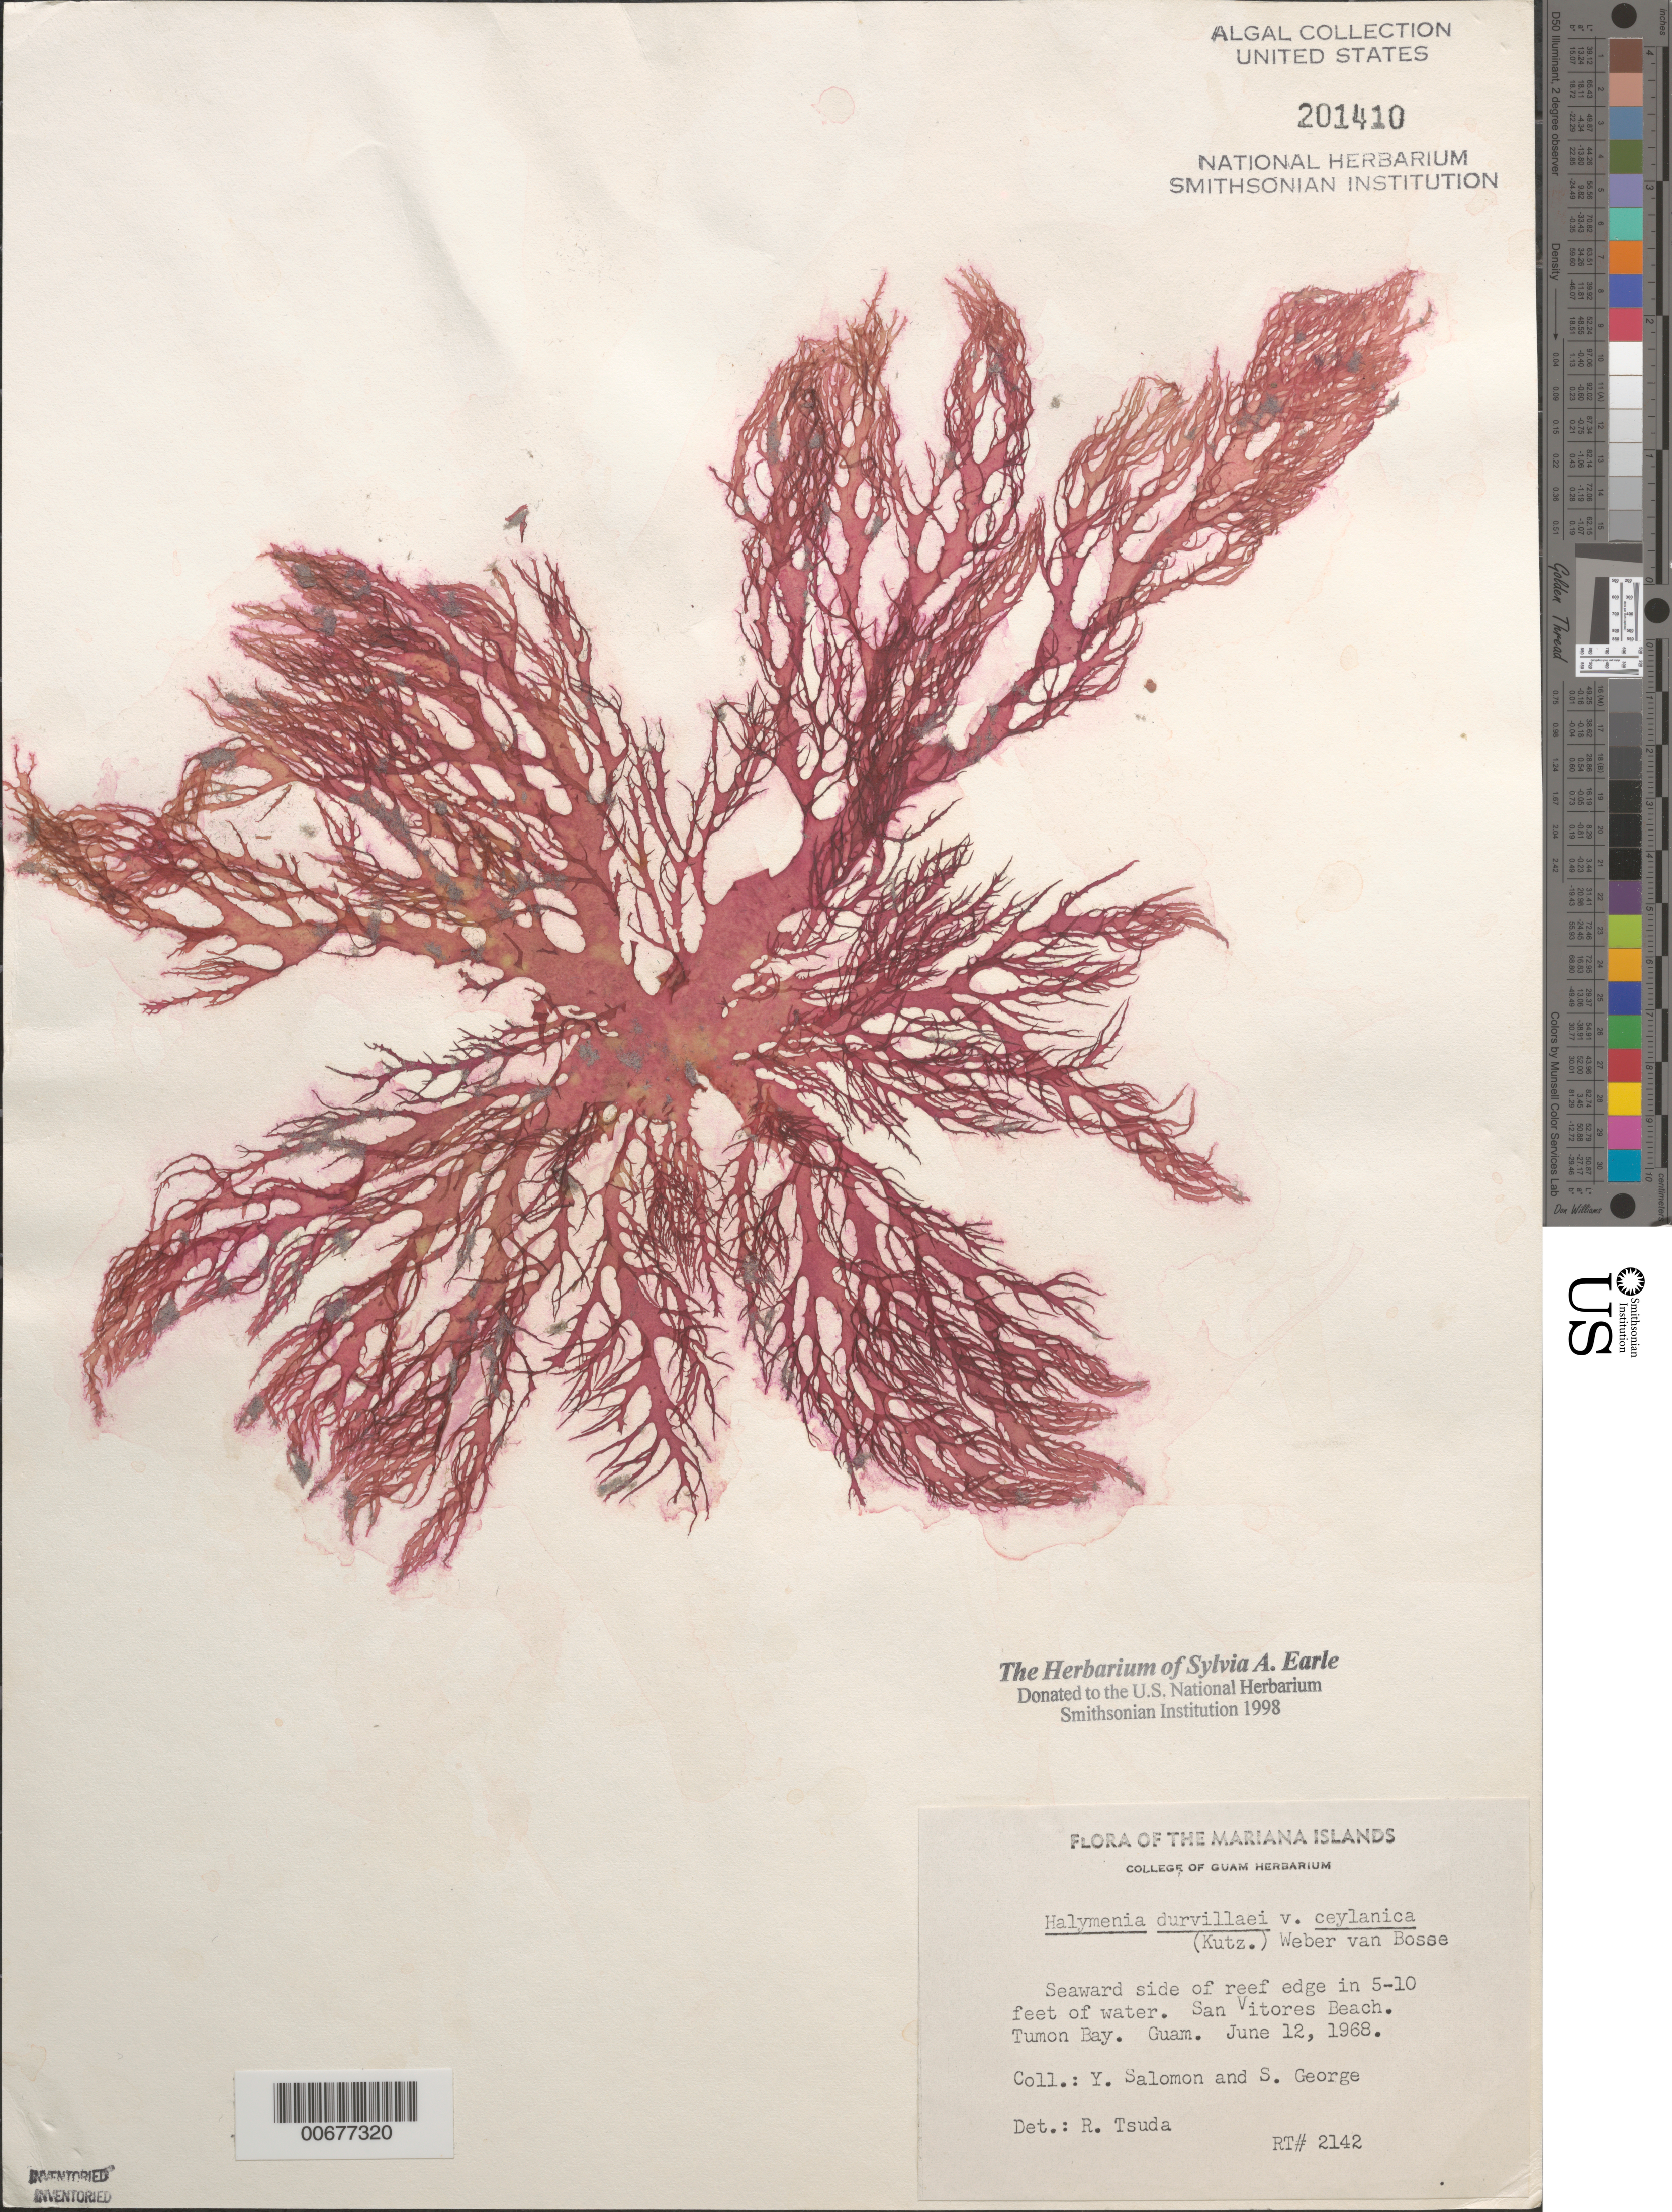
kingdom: Plantae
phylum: Rhodophyta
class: Florideophyceae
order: Halymeniales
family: Halymeniaceae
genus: Halymenia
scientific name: Halymenia durvillaei var. ceylanica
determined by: Tsuda, R. T.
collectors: S. George & Y. Salomon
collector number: RT 2142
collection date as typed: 12 Jun 1968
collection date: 1968-06-12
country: Guam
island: Guam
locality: Tumon Bay, San Vitores Beach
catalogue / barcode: US 201410